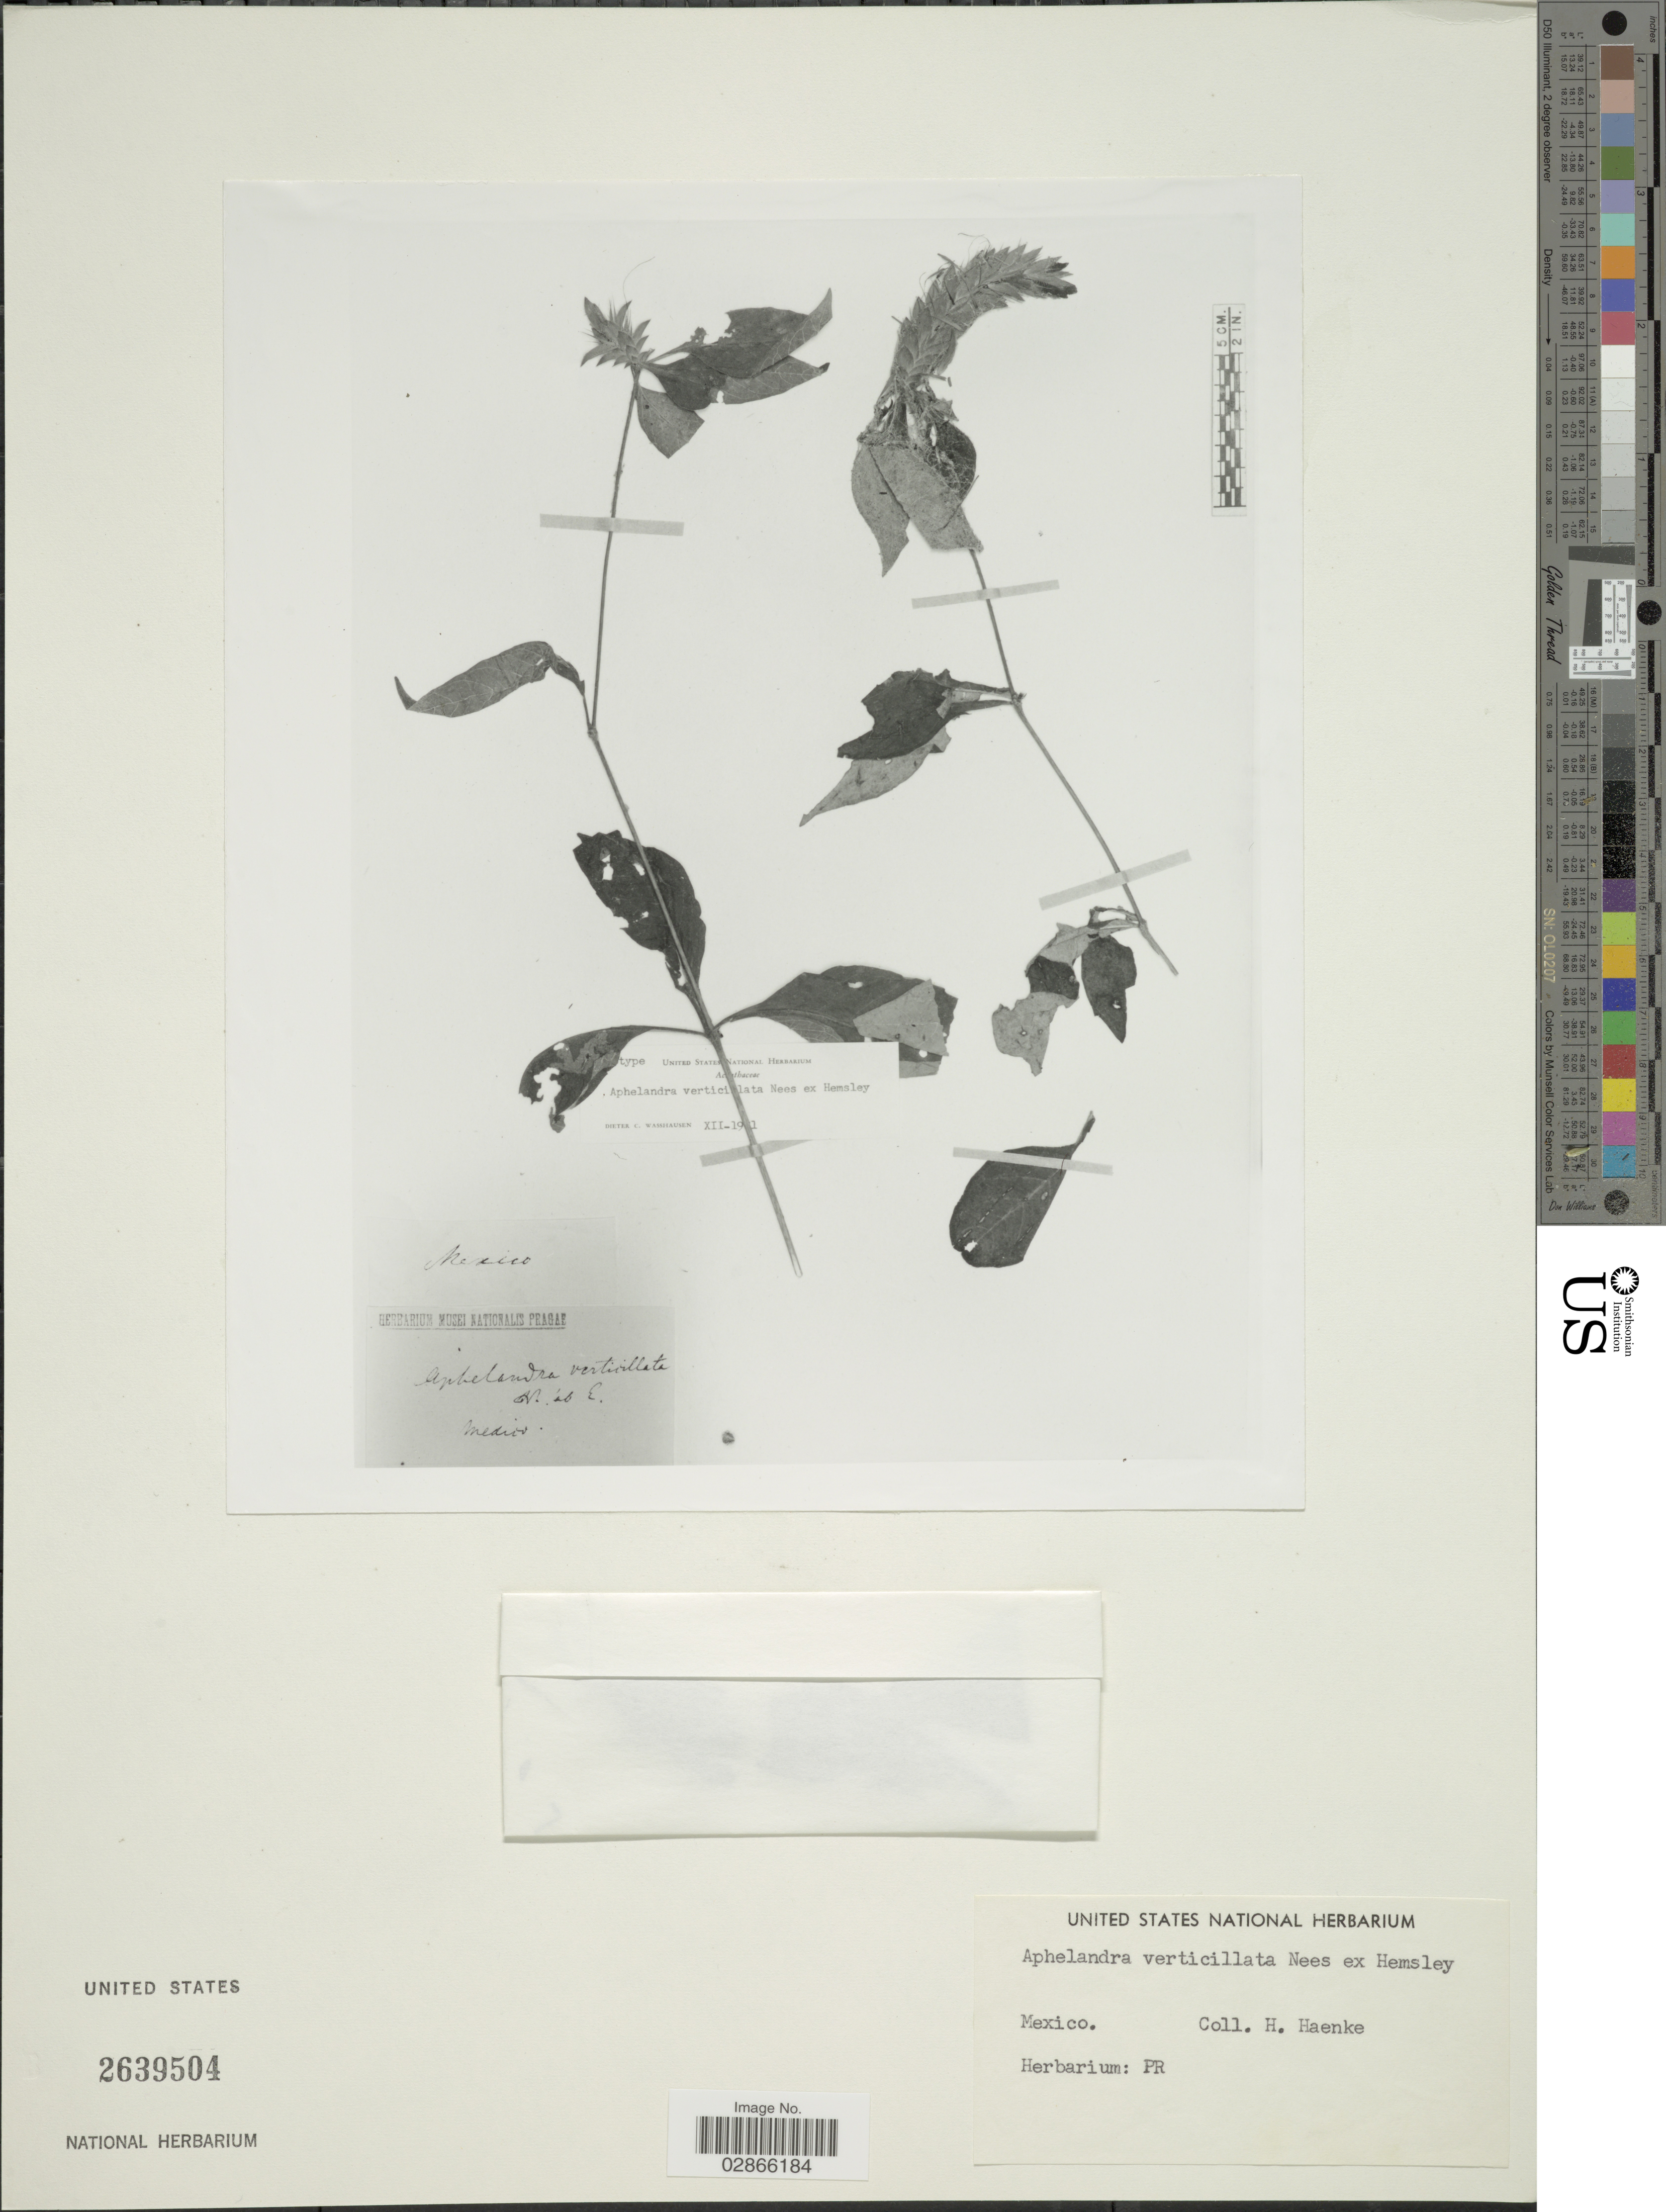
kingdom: Plantae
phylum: Tracheophyta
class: Magnoliopsida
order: Lamiales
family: Acanthaceae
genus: Aphelandra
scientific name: Aphelandra verticillata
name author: Nees ex Hemsl.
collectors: H. Haenke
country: Mexico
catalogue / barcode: US 2639504